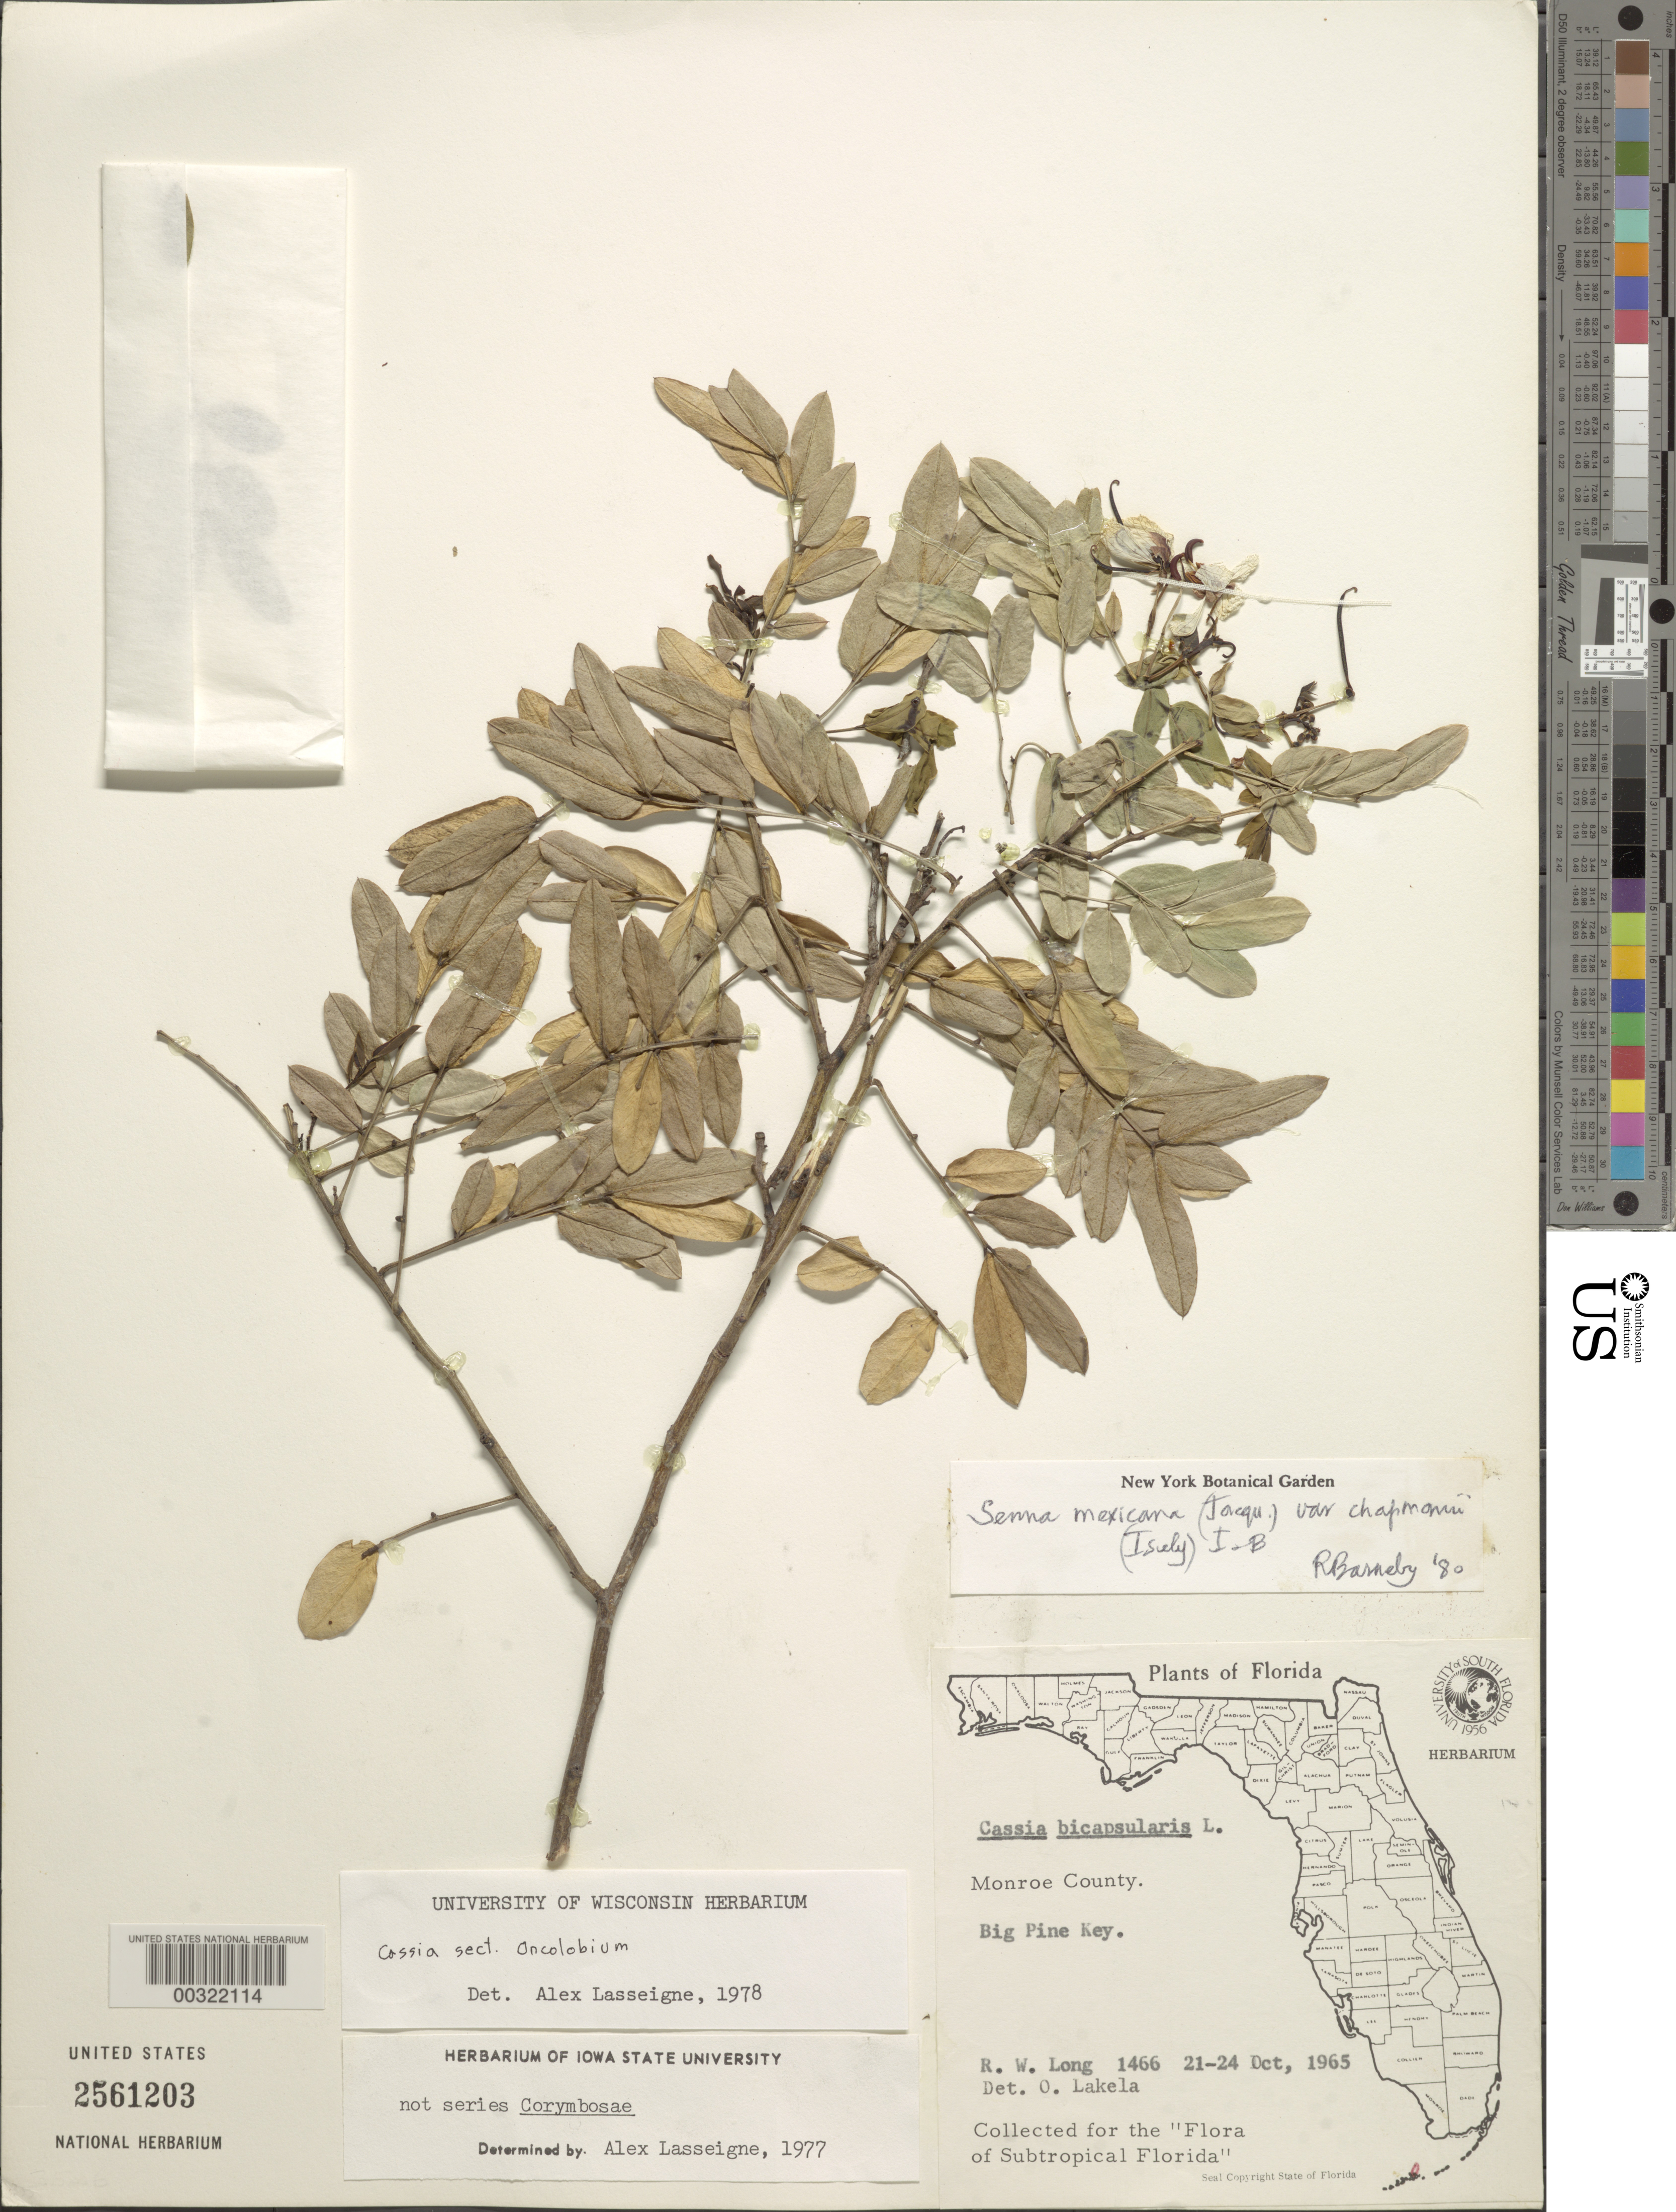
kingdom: Plantae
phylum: Tracheophyta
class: Magnoliopsida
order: Fabales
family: Fabaceae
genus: Senna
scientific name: Senna mexicana var. chapmanii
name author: (Isley) H.S. Irwin & Barneby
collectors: R. W. Long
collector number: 1466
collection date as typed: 21 Oct 1965 to 24 Oct 1965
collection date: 1965-10-21/1965-10-24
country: United States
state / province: Florida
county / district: Monroe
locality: Big pine key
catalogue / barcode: US 2561203